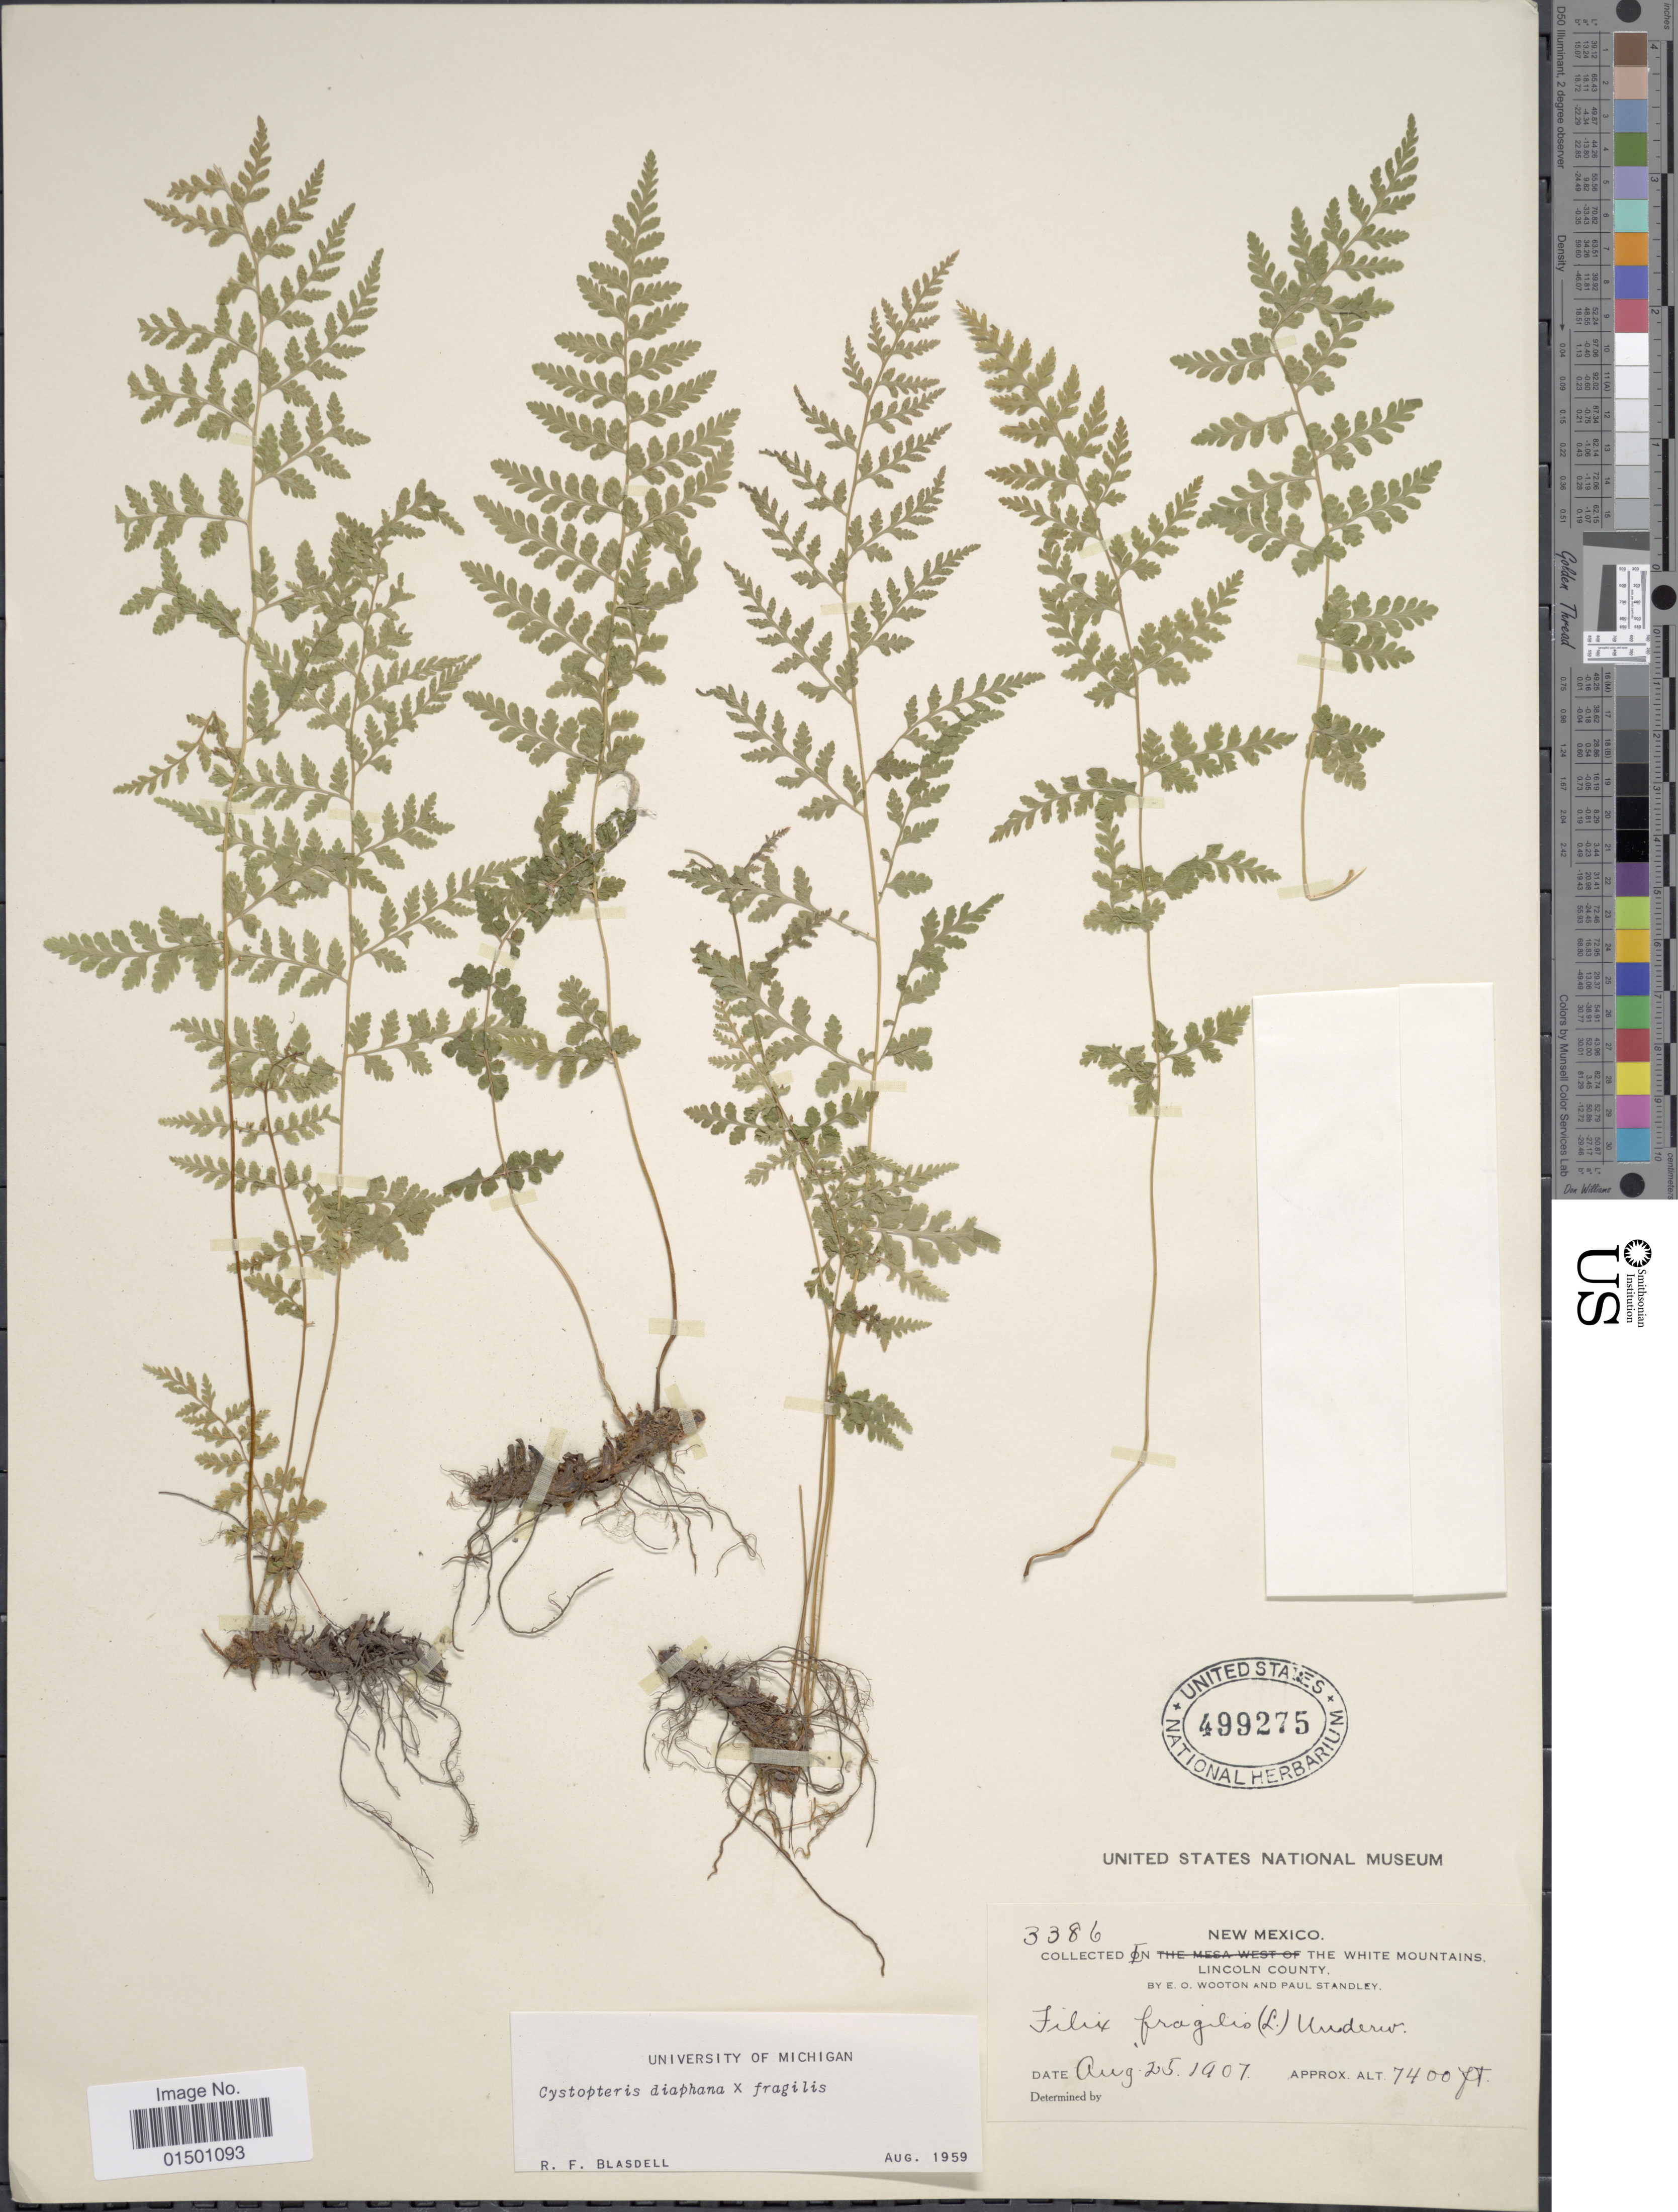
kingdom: Plantae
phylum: Tracheophyta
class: Polypodiopsida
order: Polypodiales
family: Cystopteridaceae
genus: Cystopteris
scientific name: Cystopteris diaphana x C. fragilis (L.) Bernh.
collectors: E. O. Wooton & P. C. Standley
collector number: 3386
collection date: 1907-08-25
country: United States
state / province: New Mexico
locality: White Mountains, Lincoln County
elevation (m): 2256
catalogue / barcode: US 499275